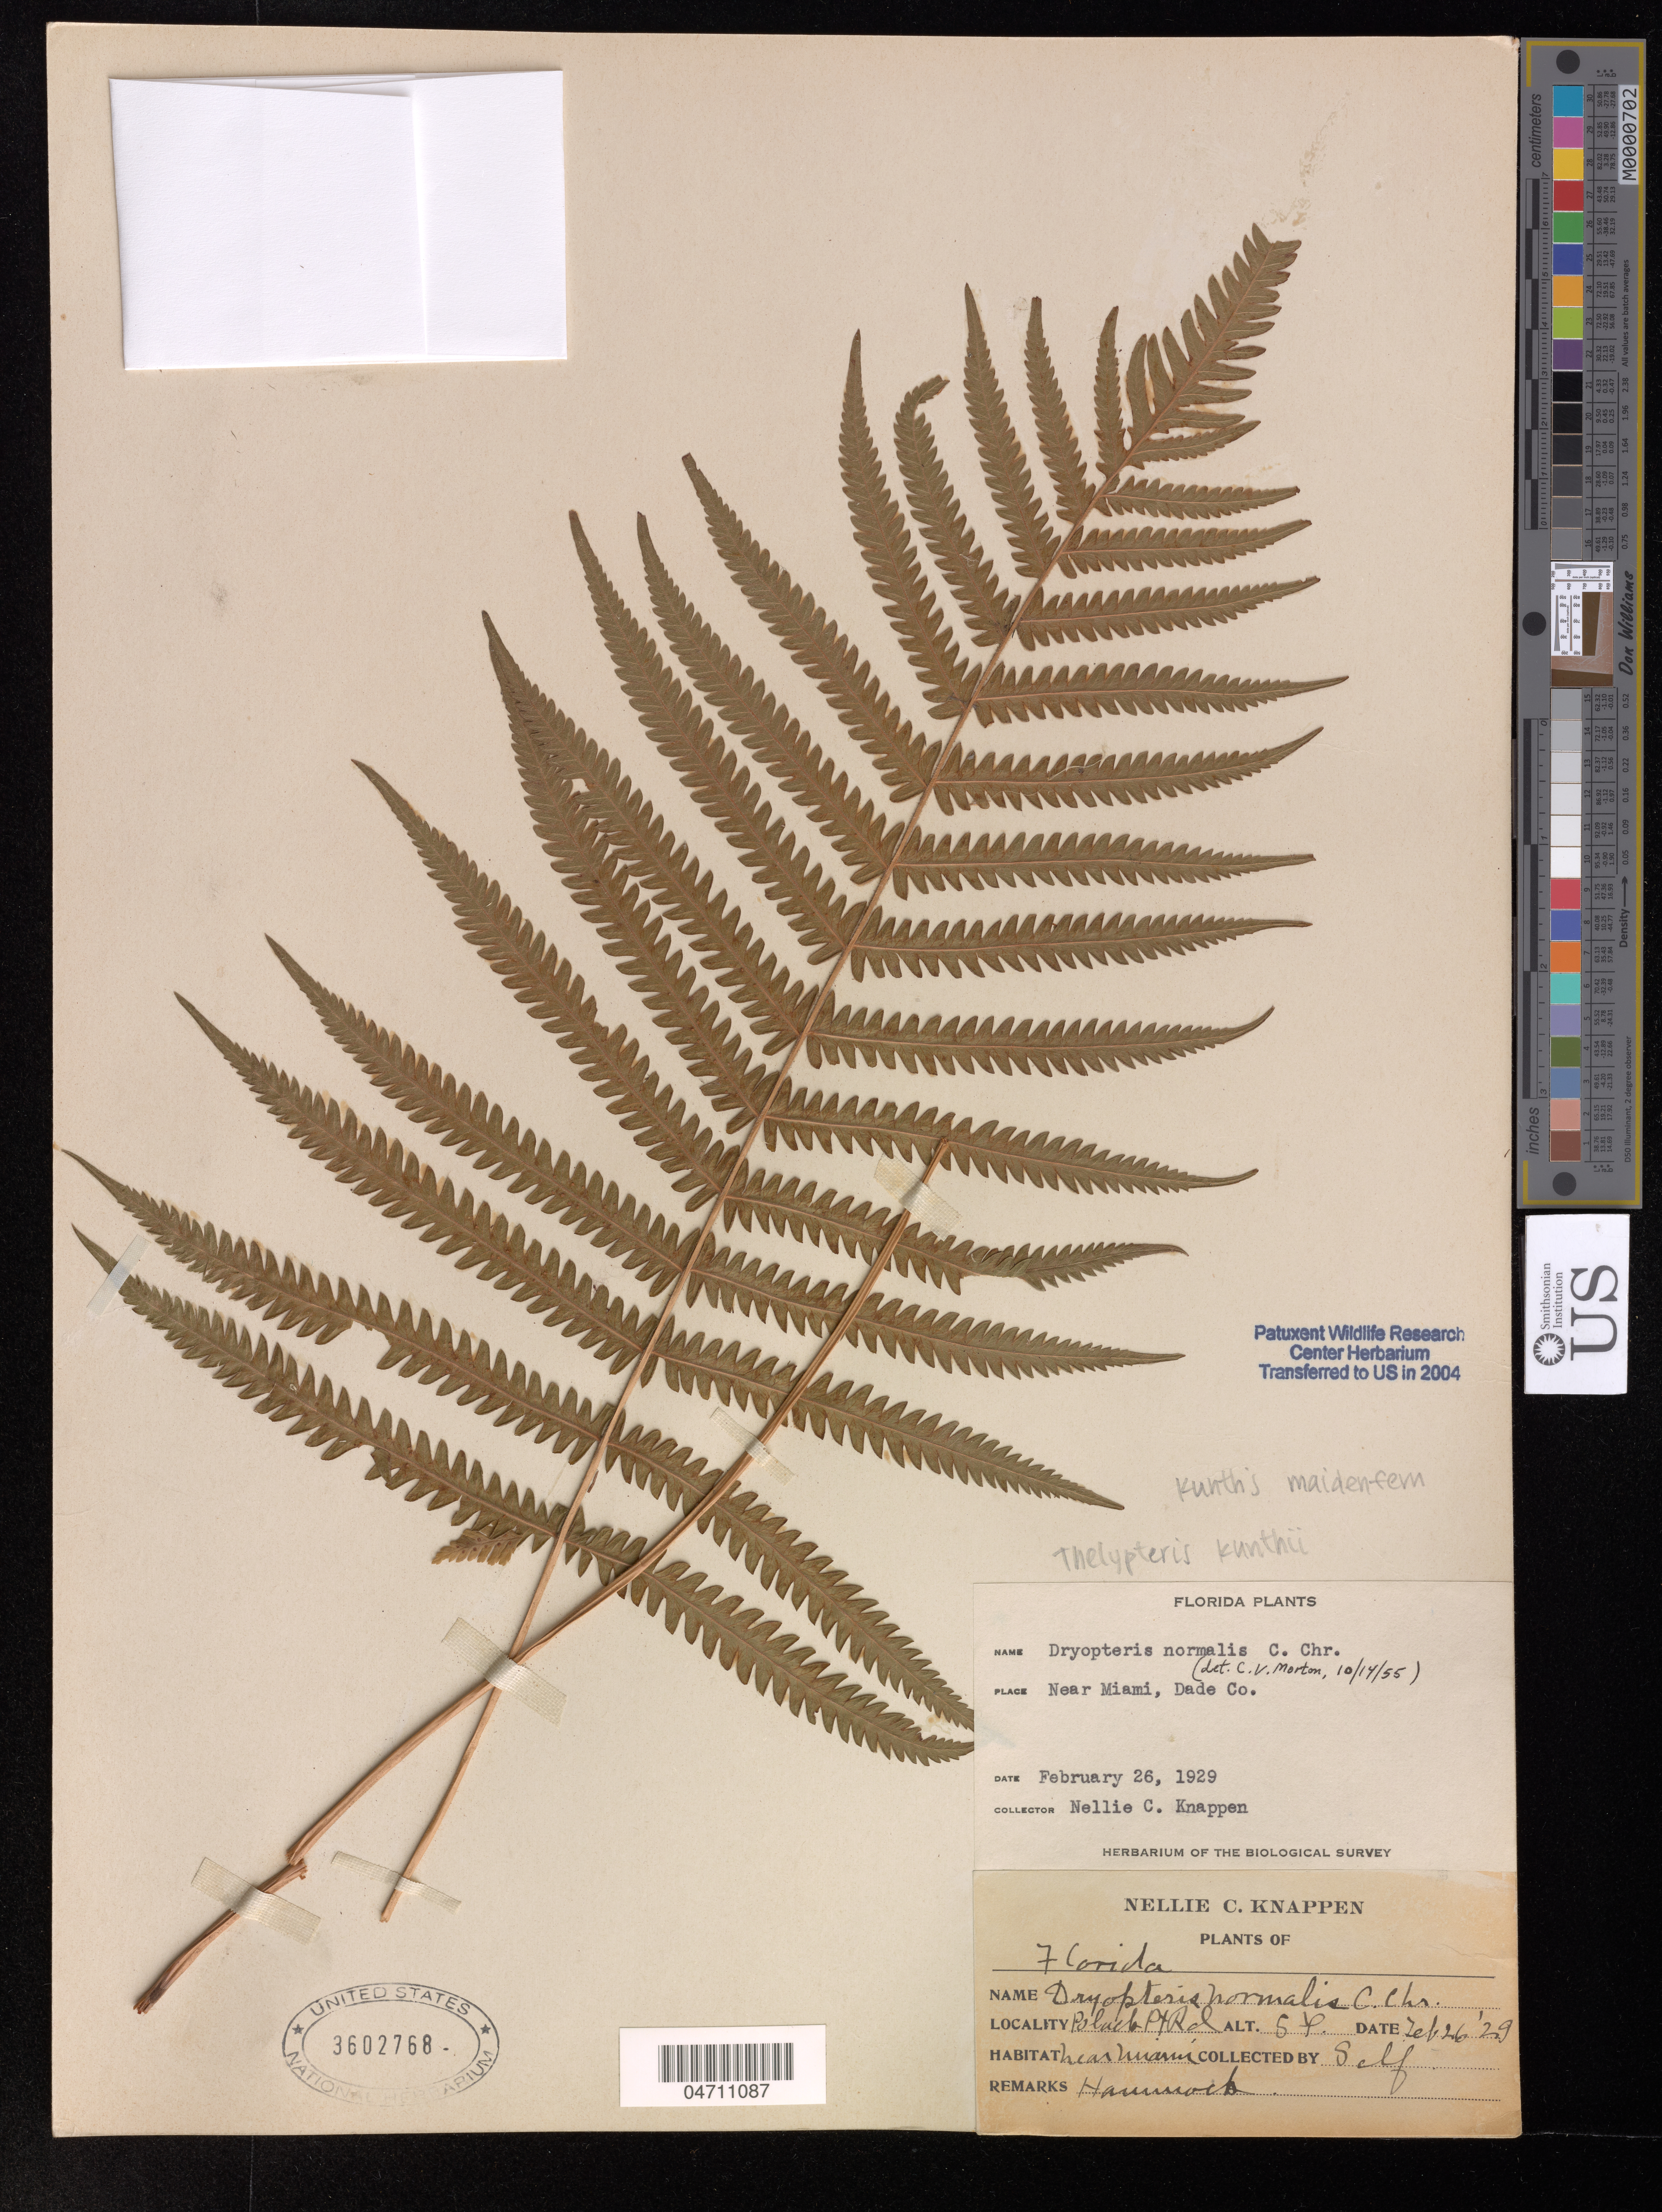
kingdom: Plantae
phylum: Tracheophyta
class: Polypodiopsida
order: Polypodiales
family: Dryopteridaceae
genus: Dryopteris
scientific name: Dryopteris normalis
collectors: N. Knappen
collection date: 1929-02-26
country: United States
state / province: Florida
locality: Near Miami, Dade Co.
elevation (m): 2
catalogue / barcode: US 3602768